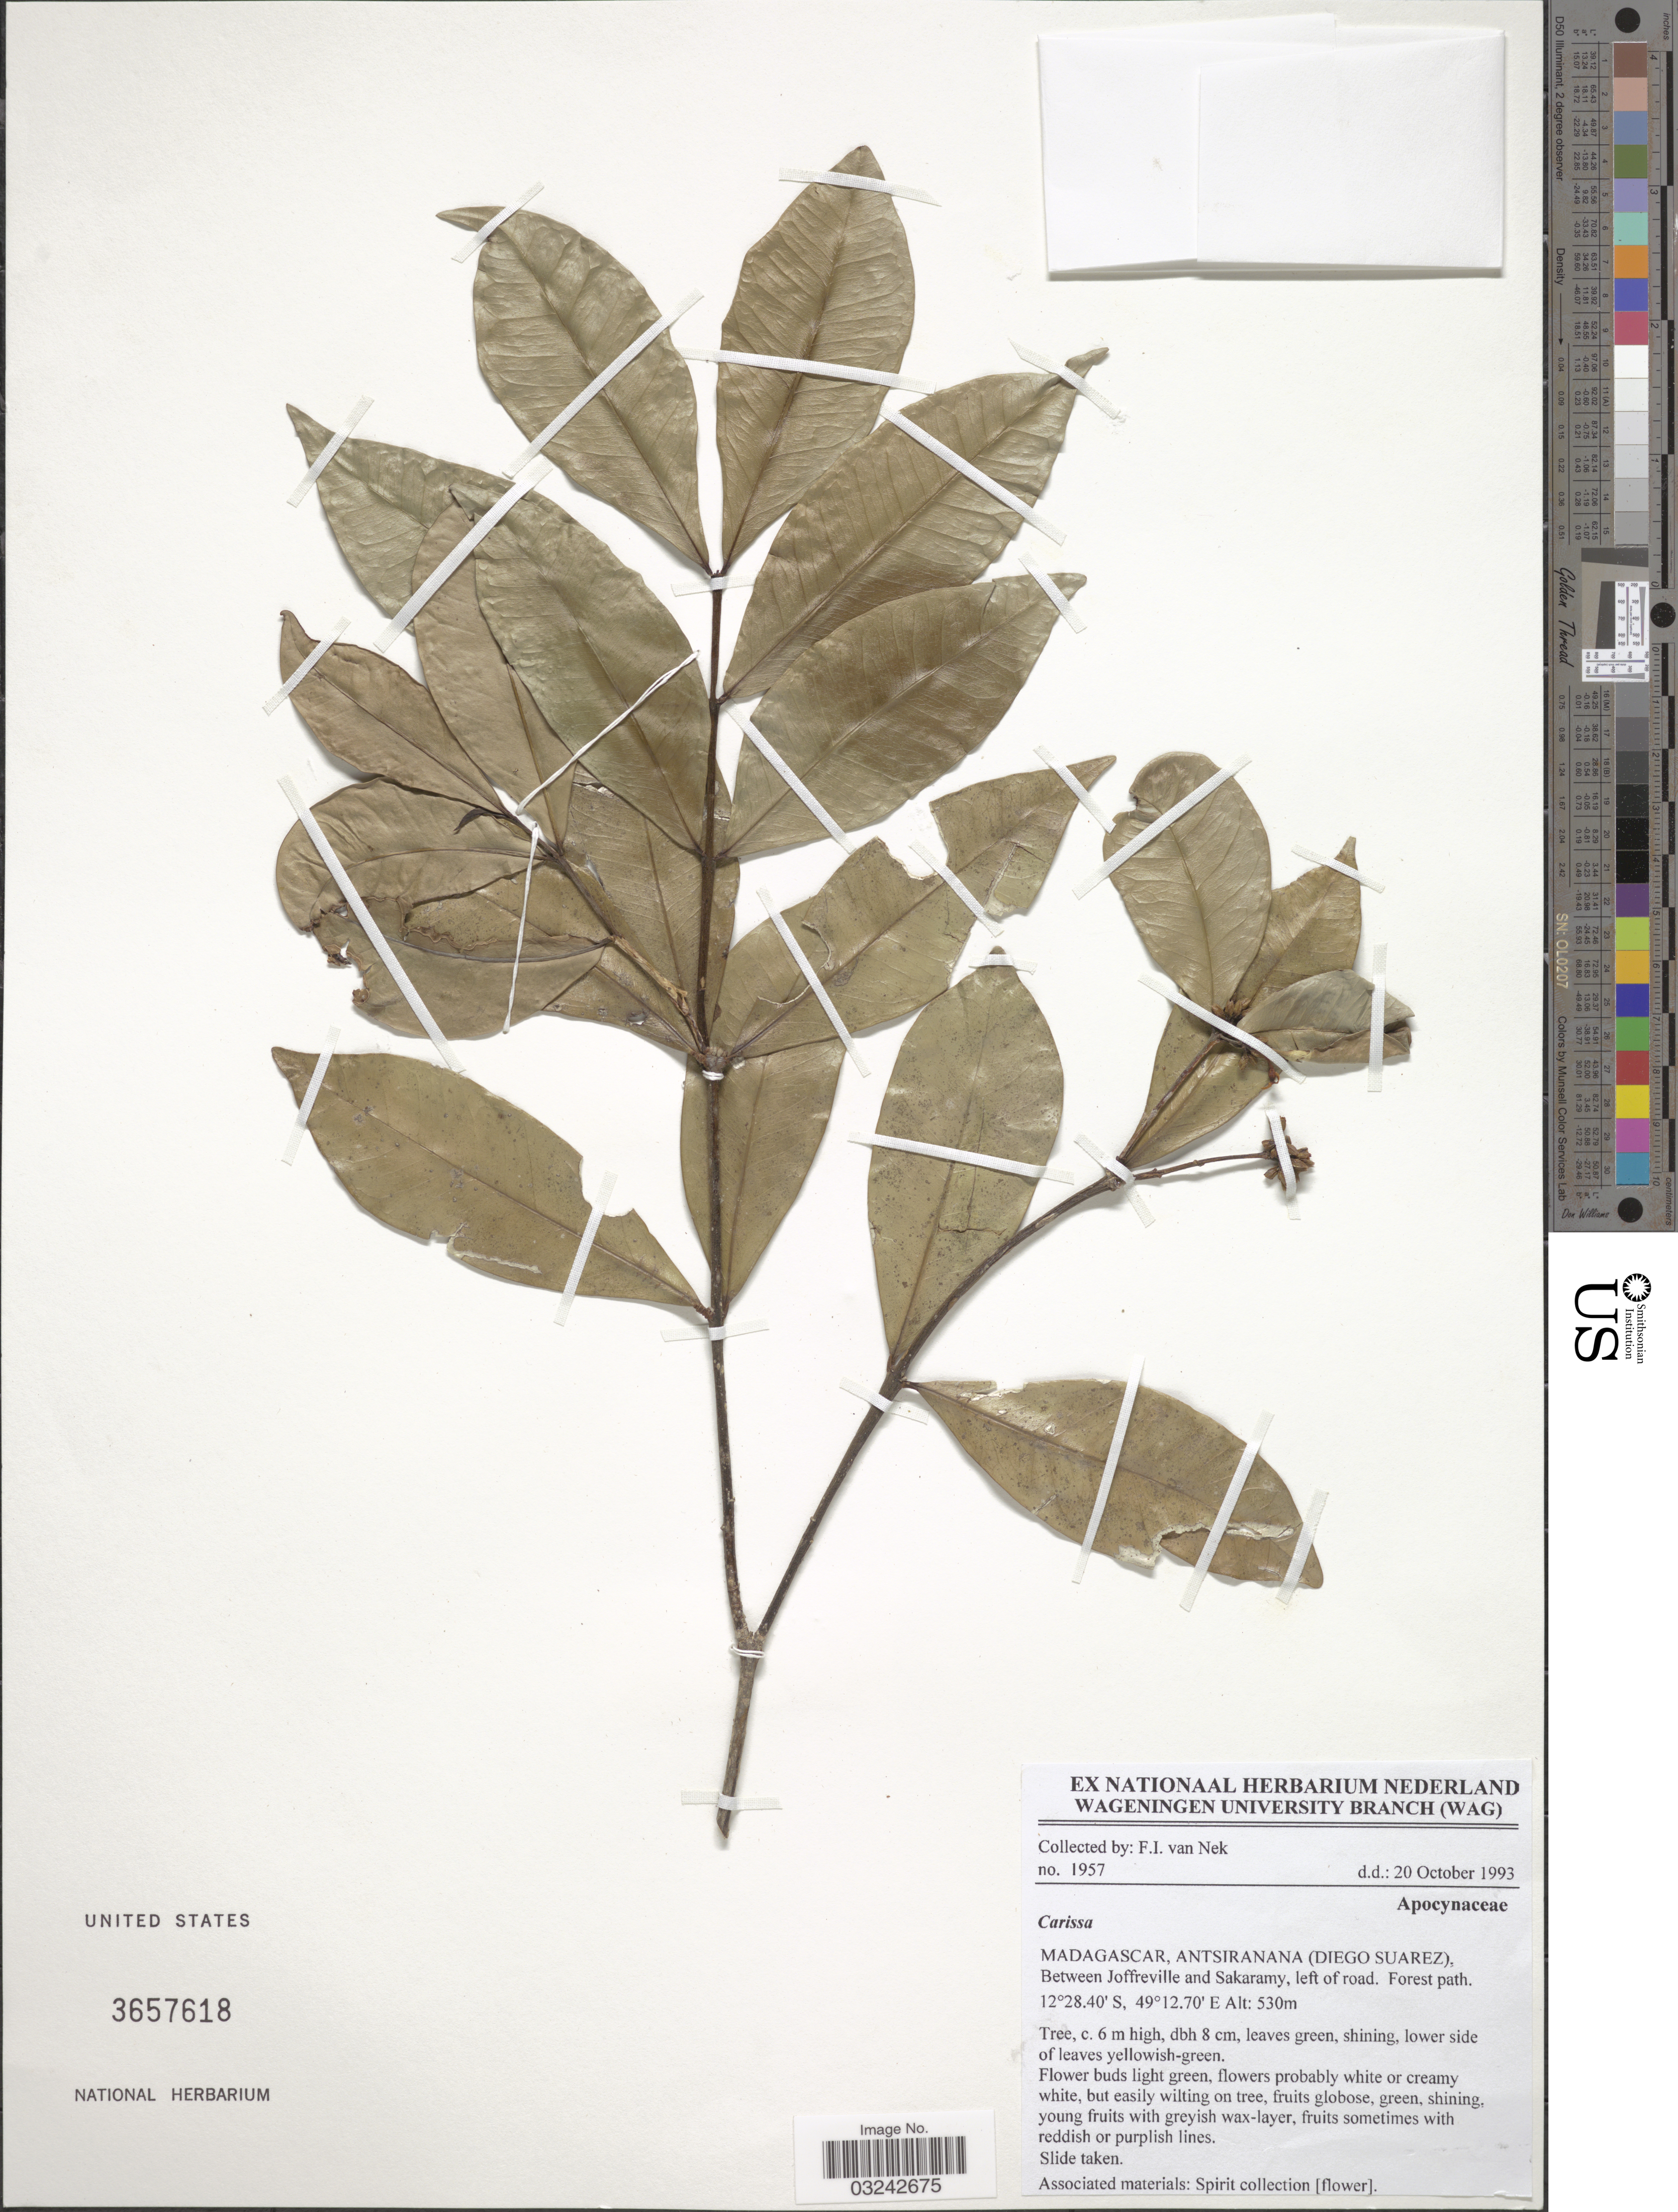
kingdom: Plantae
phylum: Tracheophyta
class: Magnoliopsida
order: Gentianales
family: Apocynaceae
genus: Carissa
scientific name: Carissa sp.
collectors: F. van Nek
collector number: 1957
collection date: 1993-10-20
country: Madagascar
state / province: Diana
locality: (Diego Suarez). Between Joffreville and Sakaramy, left of road.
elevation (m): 530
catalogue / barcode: US 3657618